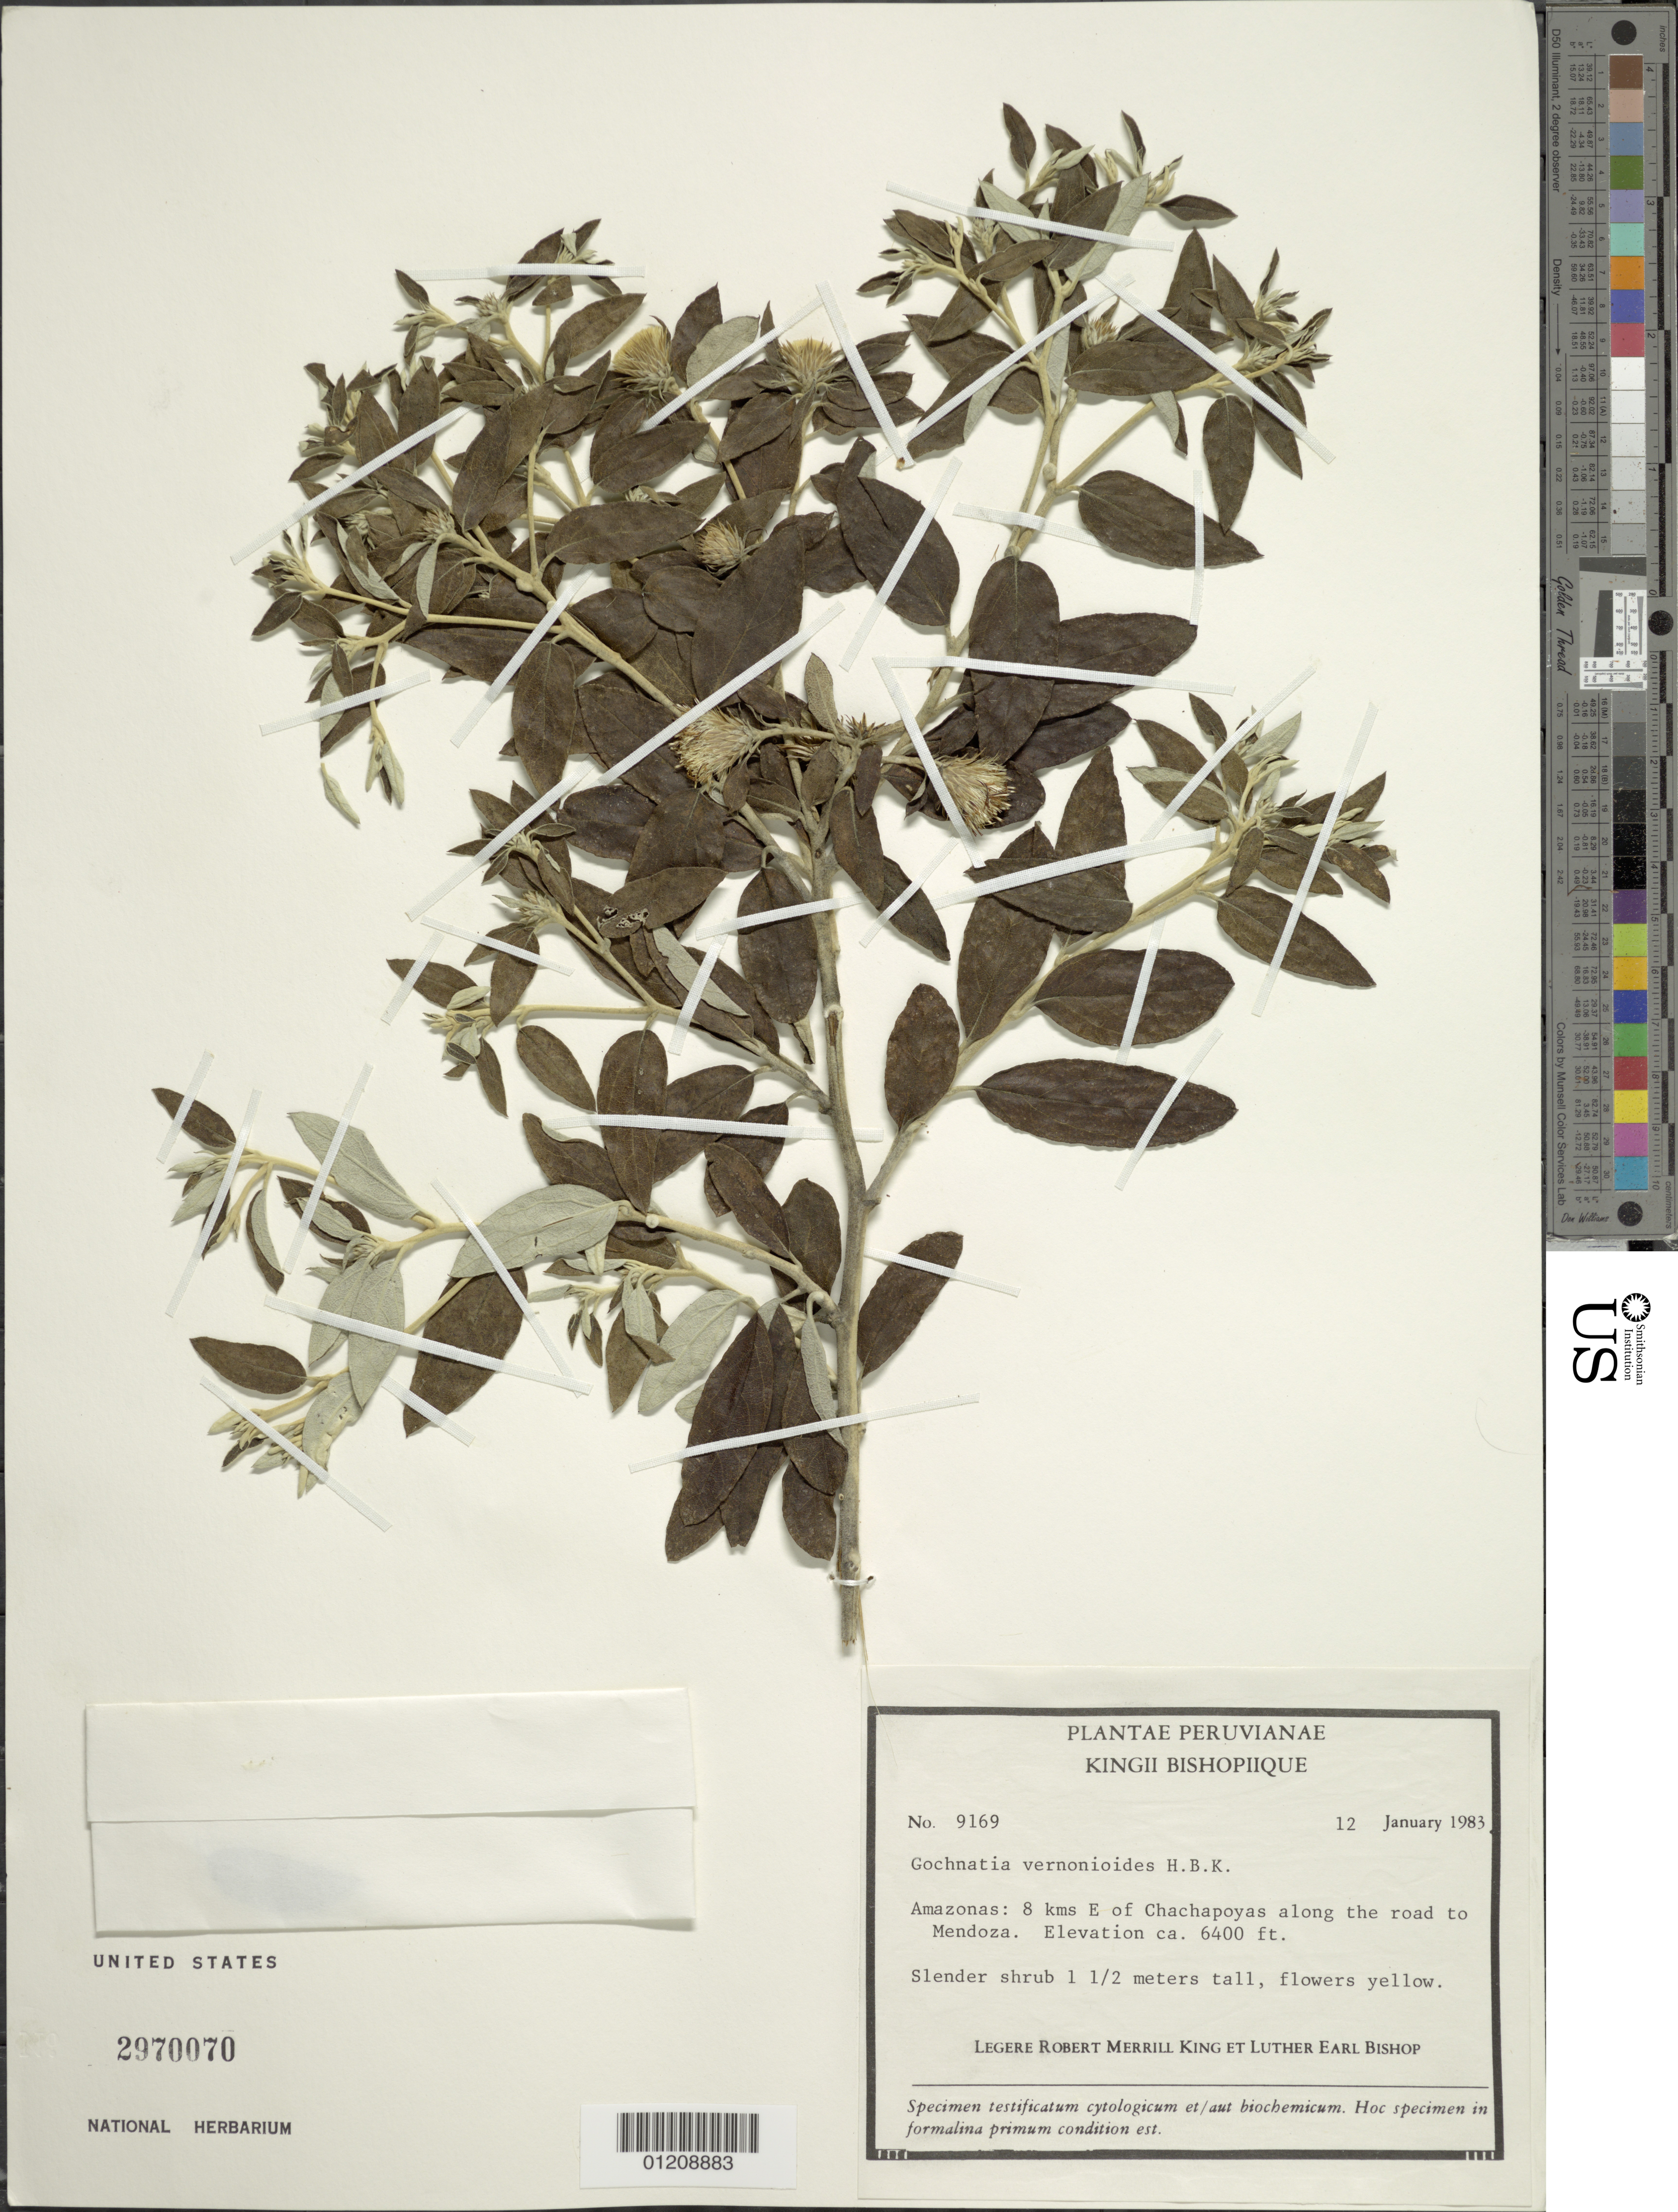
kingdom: Plantae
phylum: Tracheophyta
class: Magnoliopsida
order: Asterales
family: Asteraceae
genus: Gochnatia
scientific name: Gochnatia vernonioides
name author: Kunth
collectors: R. M. King & L. E. Bishop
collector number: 9169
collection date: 1983-01-12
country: Peru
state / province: Amazonas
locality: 8 kms E of Chachapoyas along the road to Mendoza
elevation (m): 1951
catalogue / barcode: US 2970070